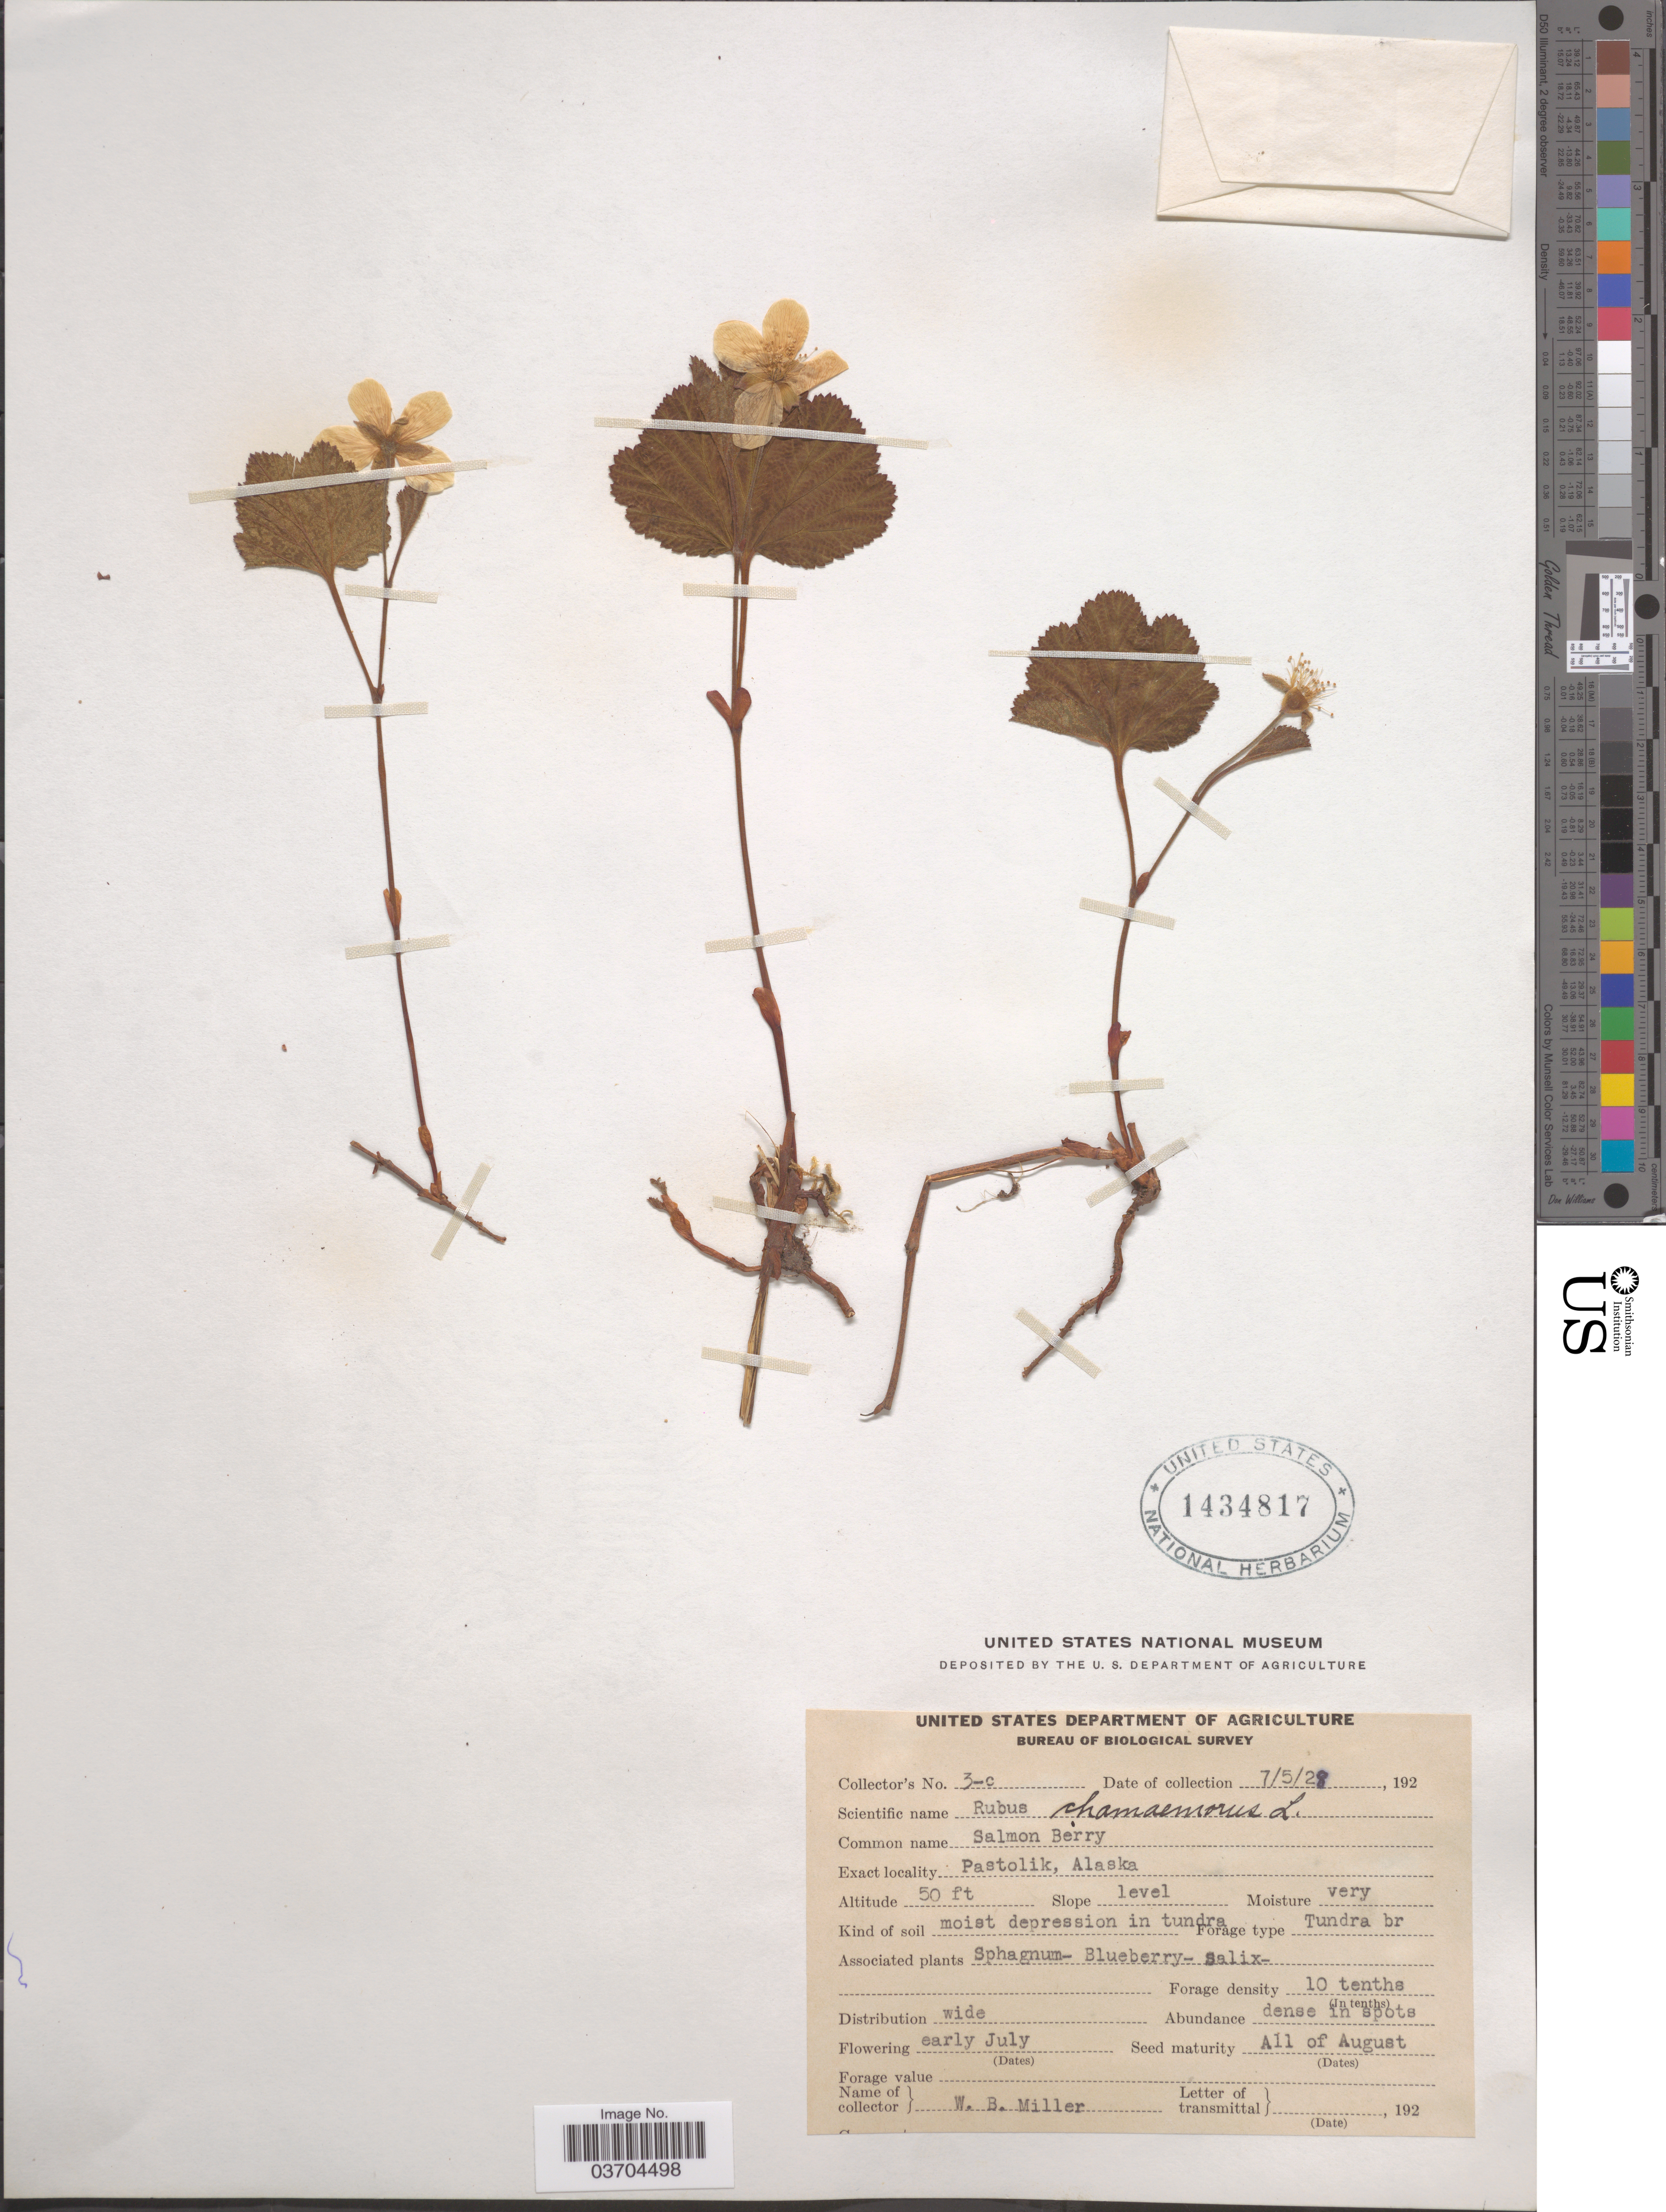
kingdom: Plantae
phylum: Tracheophyta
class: Magnoliopsida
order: Rosales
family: Rosaceae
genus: Rubus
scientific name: Rubus chamaemorus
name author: L.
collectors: W. Miller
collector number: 3-c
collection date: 1928-07-05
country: United States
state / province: Alaska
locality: Pastolik.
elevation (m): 15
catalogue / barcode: US 1434817